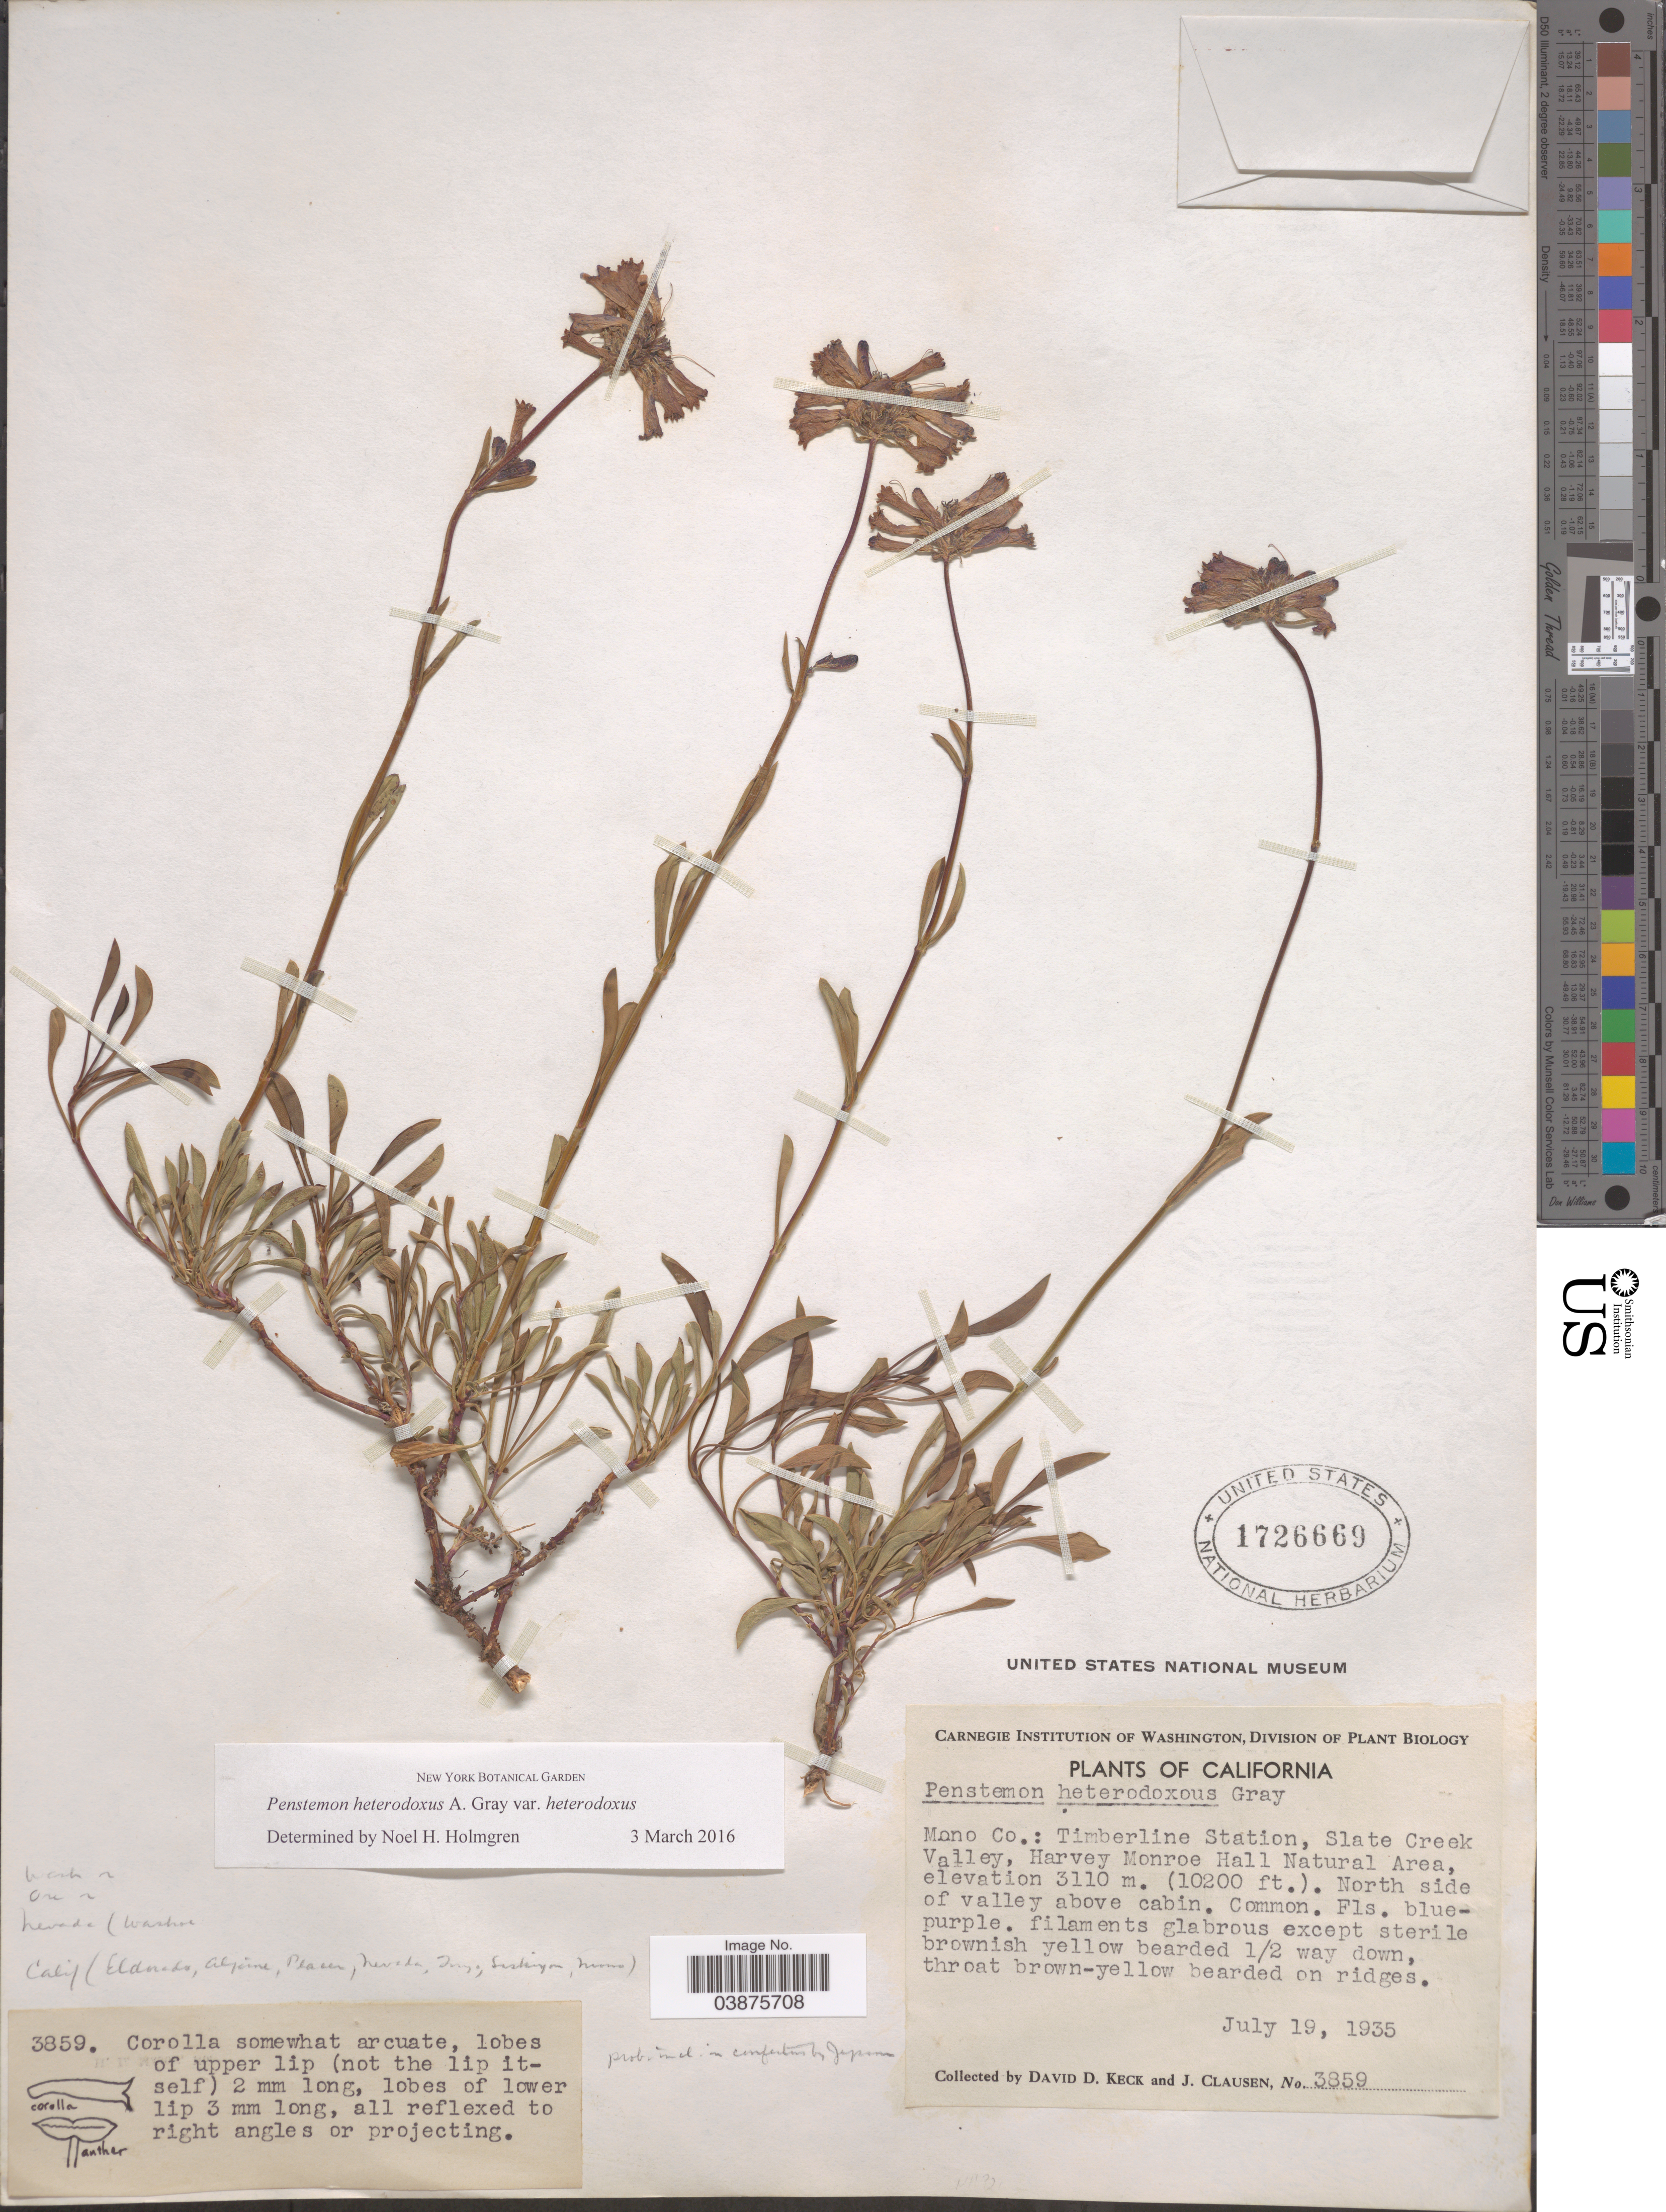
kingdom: Plantae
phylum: Tracheophyta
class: Magnoliopsida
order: Lamiales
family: Plantaginaceae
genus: Penstemon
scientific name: Penstemon heterodoxus var. shastensis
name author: (D.D. Keck) N.H. Holmgren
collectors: D. D. Keck & J. Clausen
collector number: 3859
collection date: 1935-07-19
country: United States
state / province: California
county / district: Mono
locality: Mono Co.: Timberline Station, Slate Creek Valley, Harvey Monroe Hall Natural Area.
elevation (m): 3110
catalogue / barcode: US 1726669